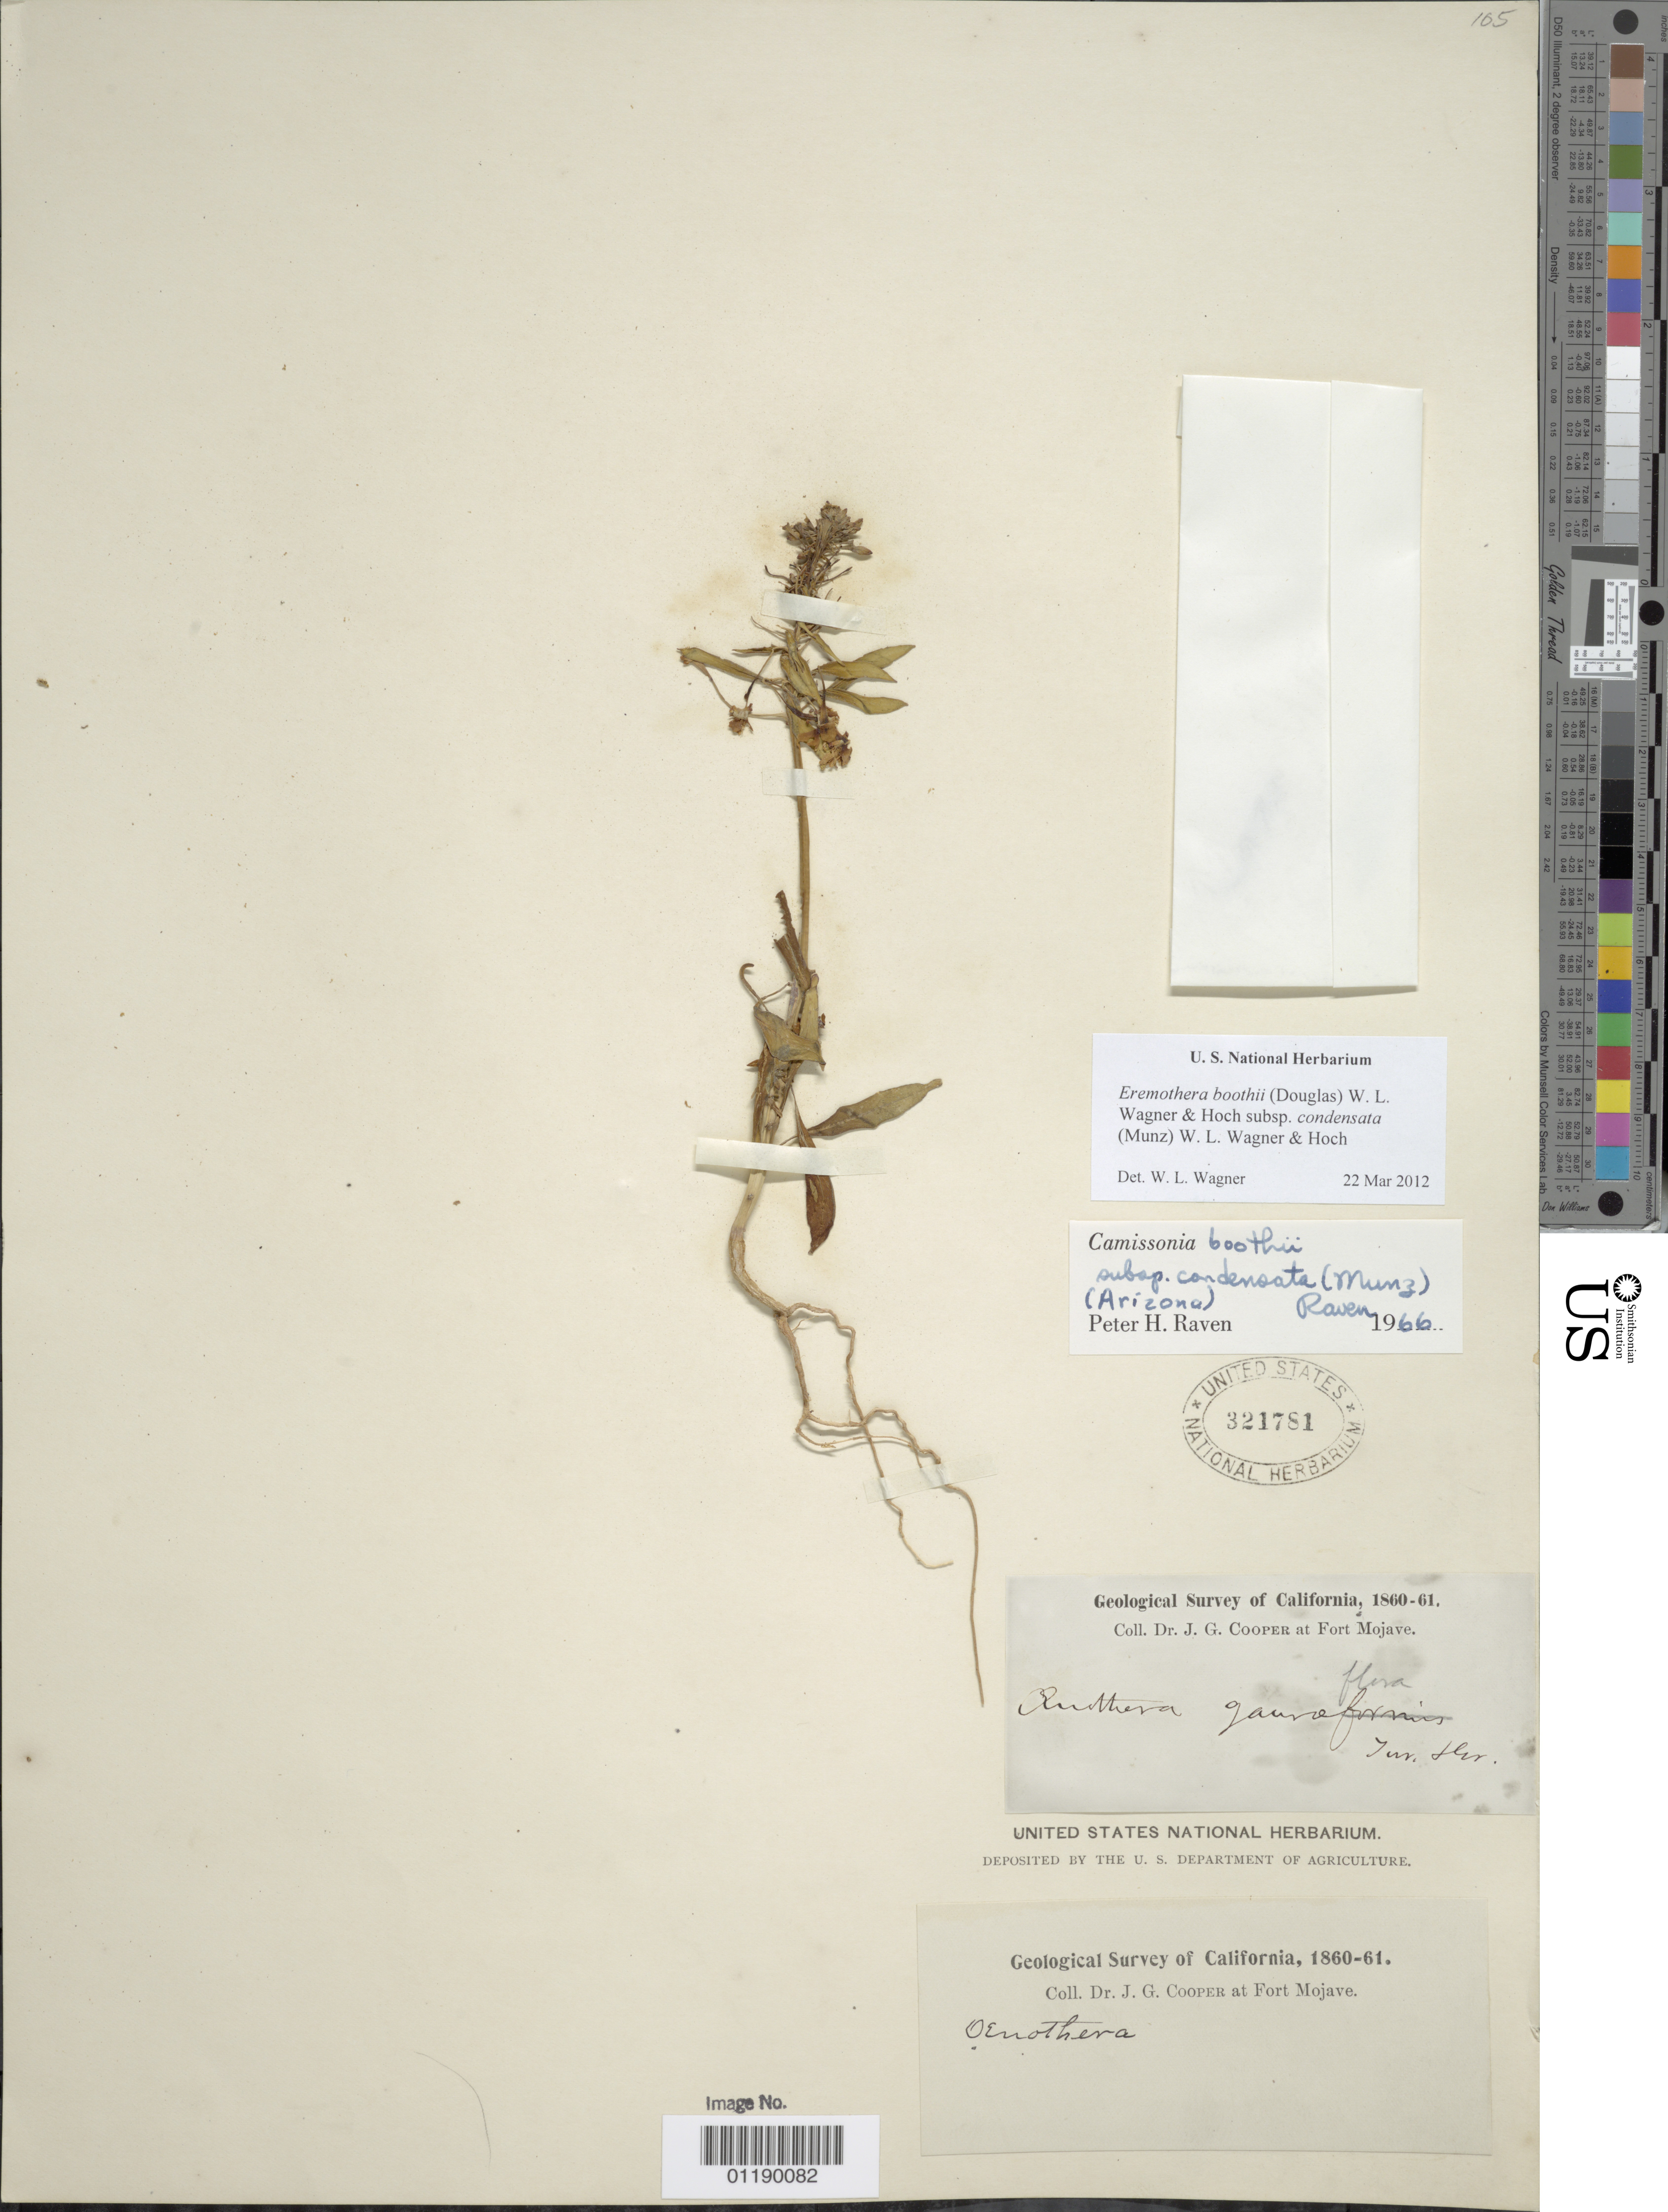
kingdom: Plantae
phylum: Tracheophyta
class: Magnoliopsida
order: Myrtales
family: Onagraceae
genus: Eremothera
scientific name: Eremothera boothii subsp. condensata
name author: (Munz) W.L. Wagner & Hoch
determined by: Wagner, W. L., (BOT), Smithsonian Institution - National Museum of Natural History (UNITED STATES)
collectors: J. G. Cooper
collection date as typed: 1860 to -- --- 1861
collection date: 1860/1861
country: United States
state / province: California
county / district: San Bernardino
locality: at Fort Mojave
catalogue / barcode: US 321781